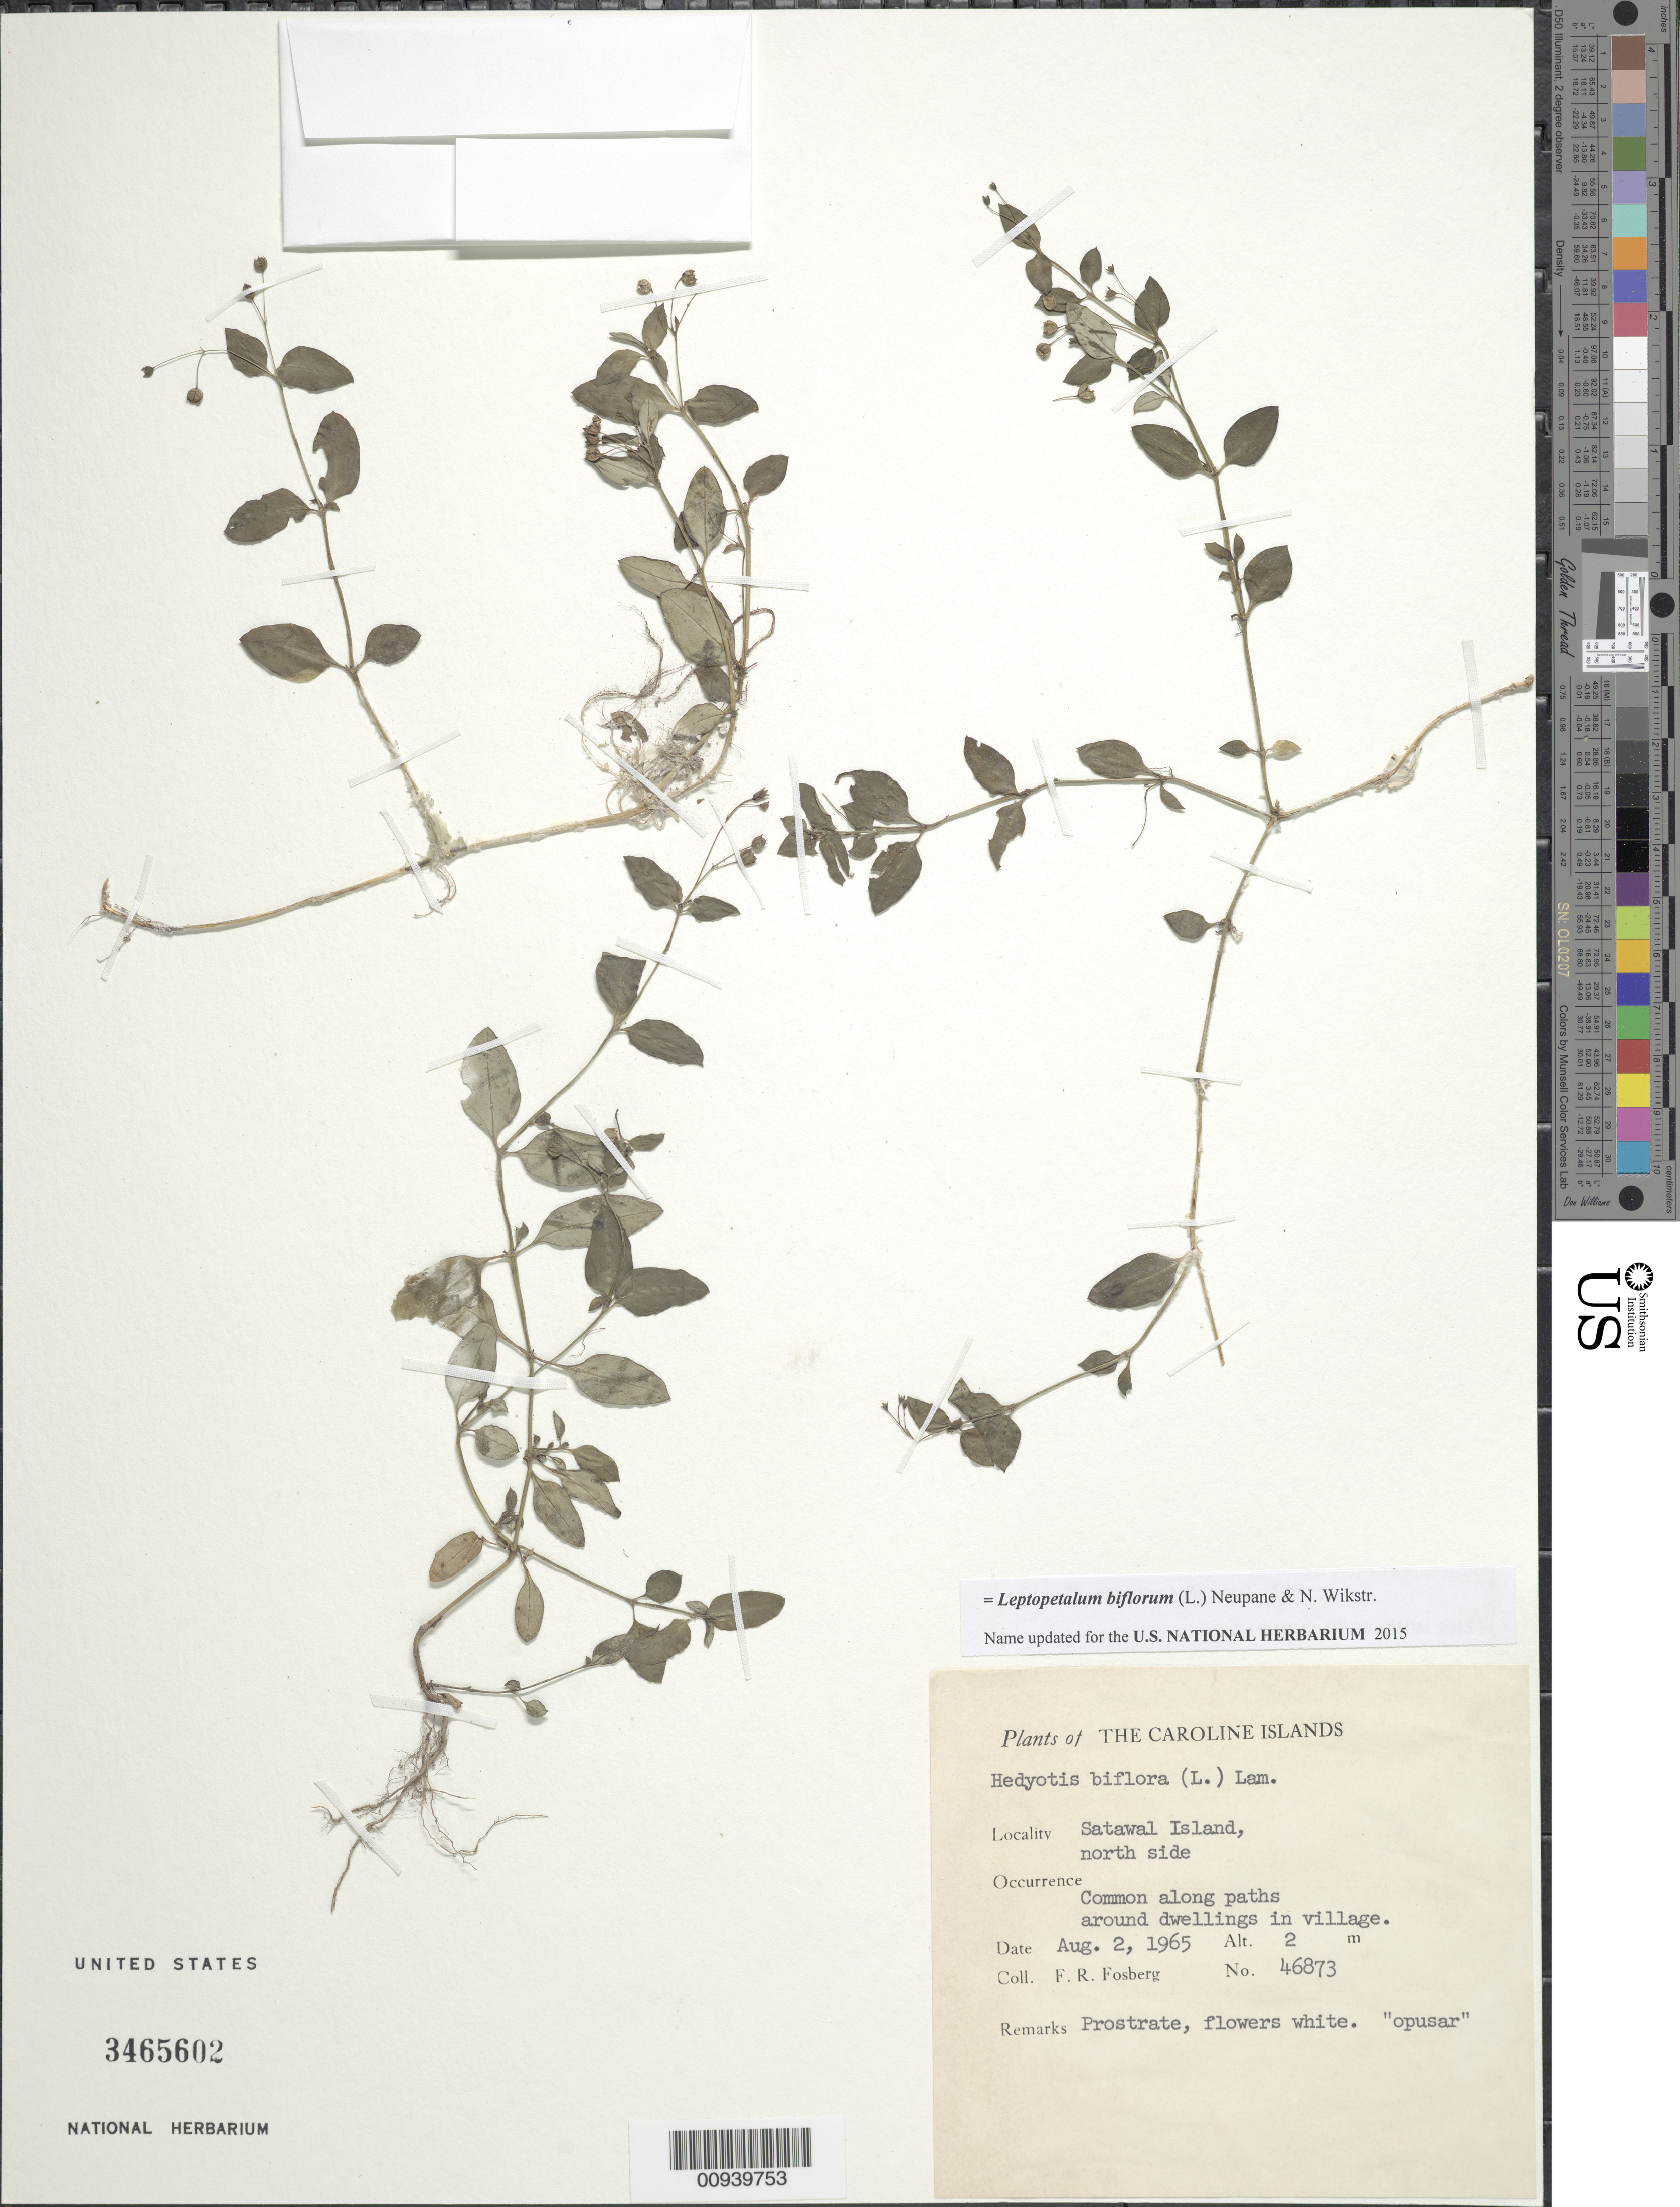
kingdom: Plantae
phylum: Tracheophyta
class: Magnoliopsida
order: Gentianales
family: Rubiaceae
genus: Leptopetalum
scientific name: Leptopetalum biflorum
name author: (L.) Neupane & N. Wikstr.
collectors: F. R. Fosberg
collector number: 46873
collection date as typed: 02 Aug 1965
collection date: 1965-08-02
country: Micronesia, Federated States of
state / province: Yap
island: Satawal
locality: Satawal Island, north side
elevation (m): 2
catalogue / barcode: US 3465602